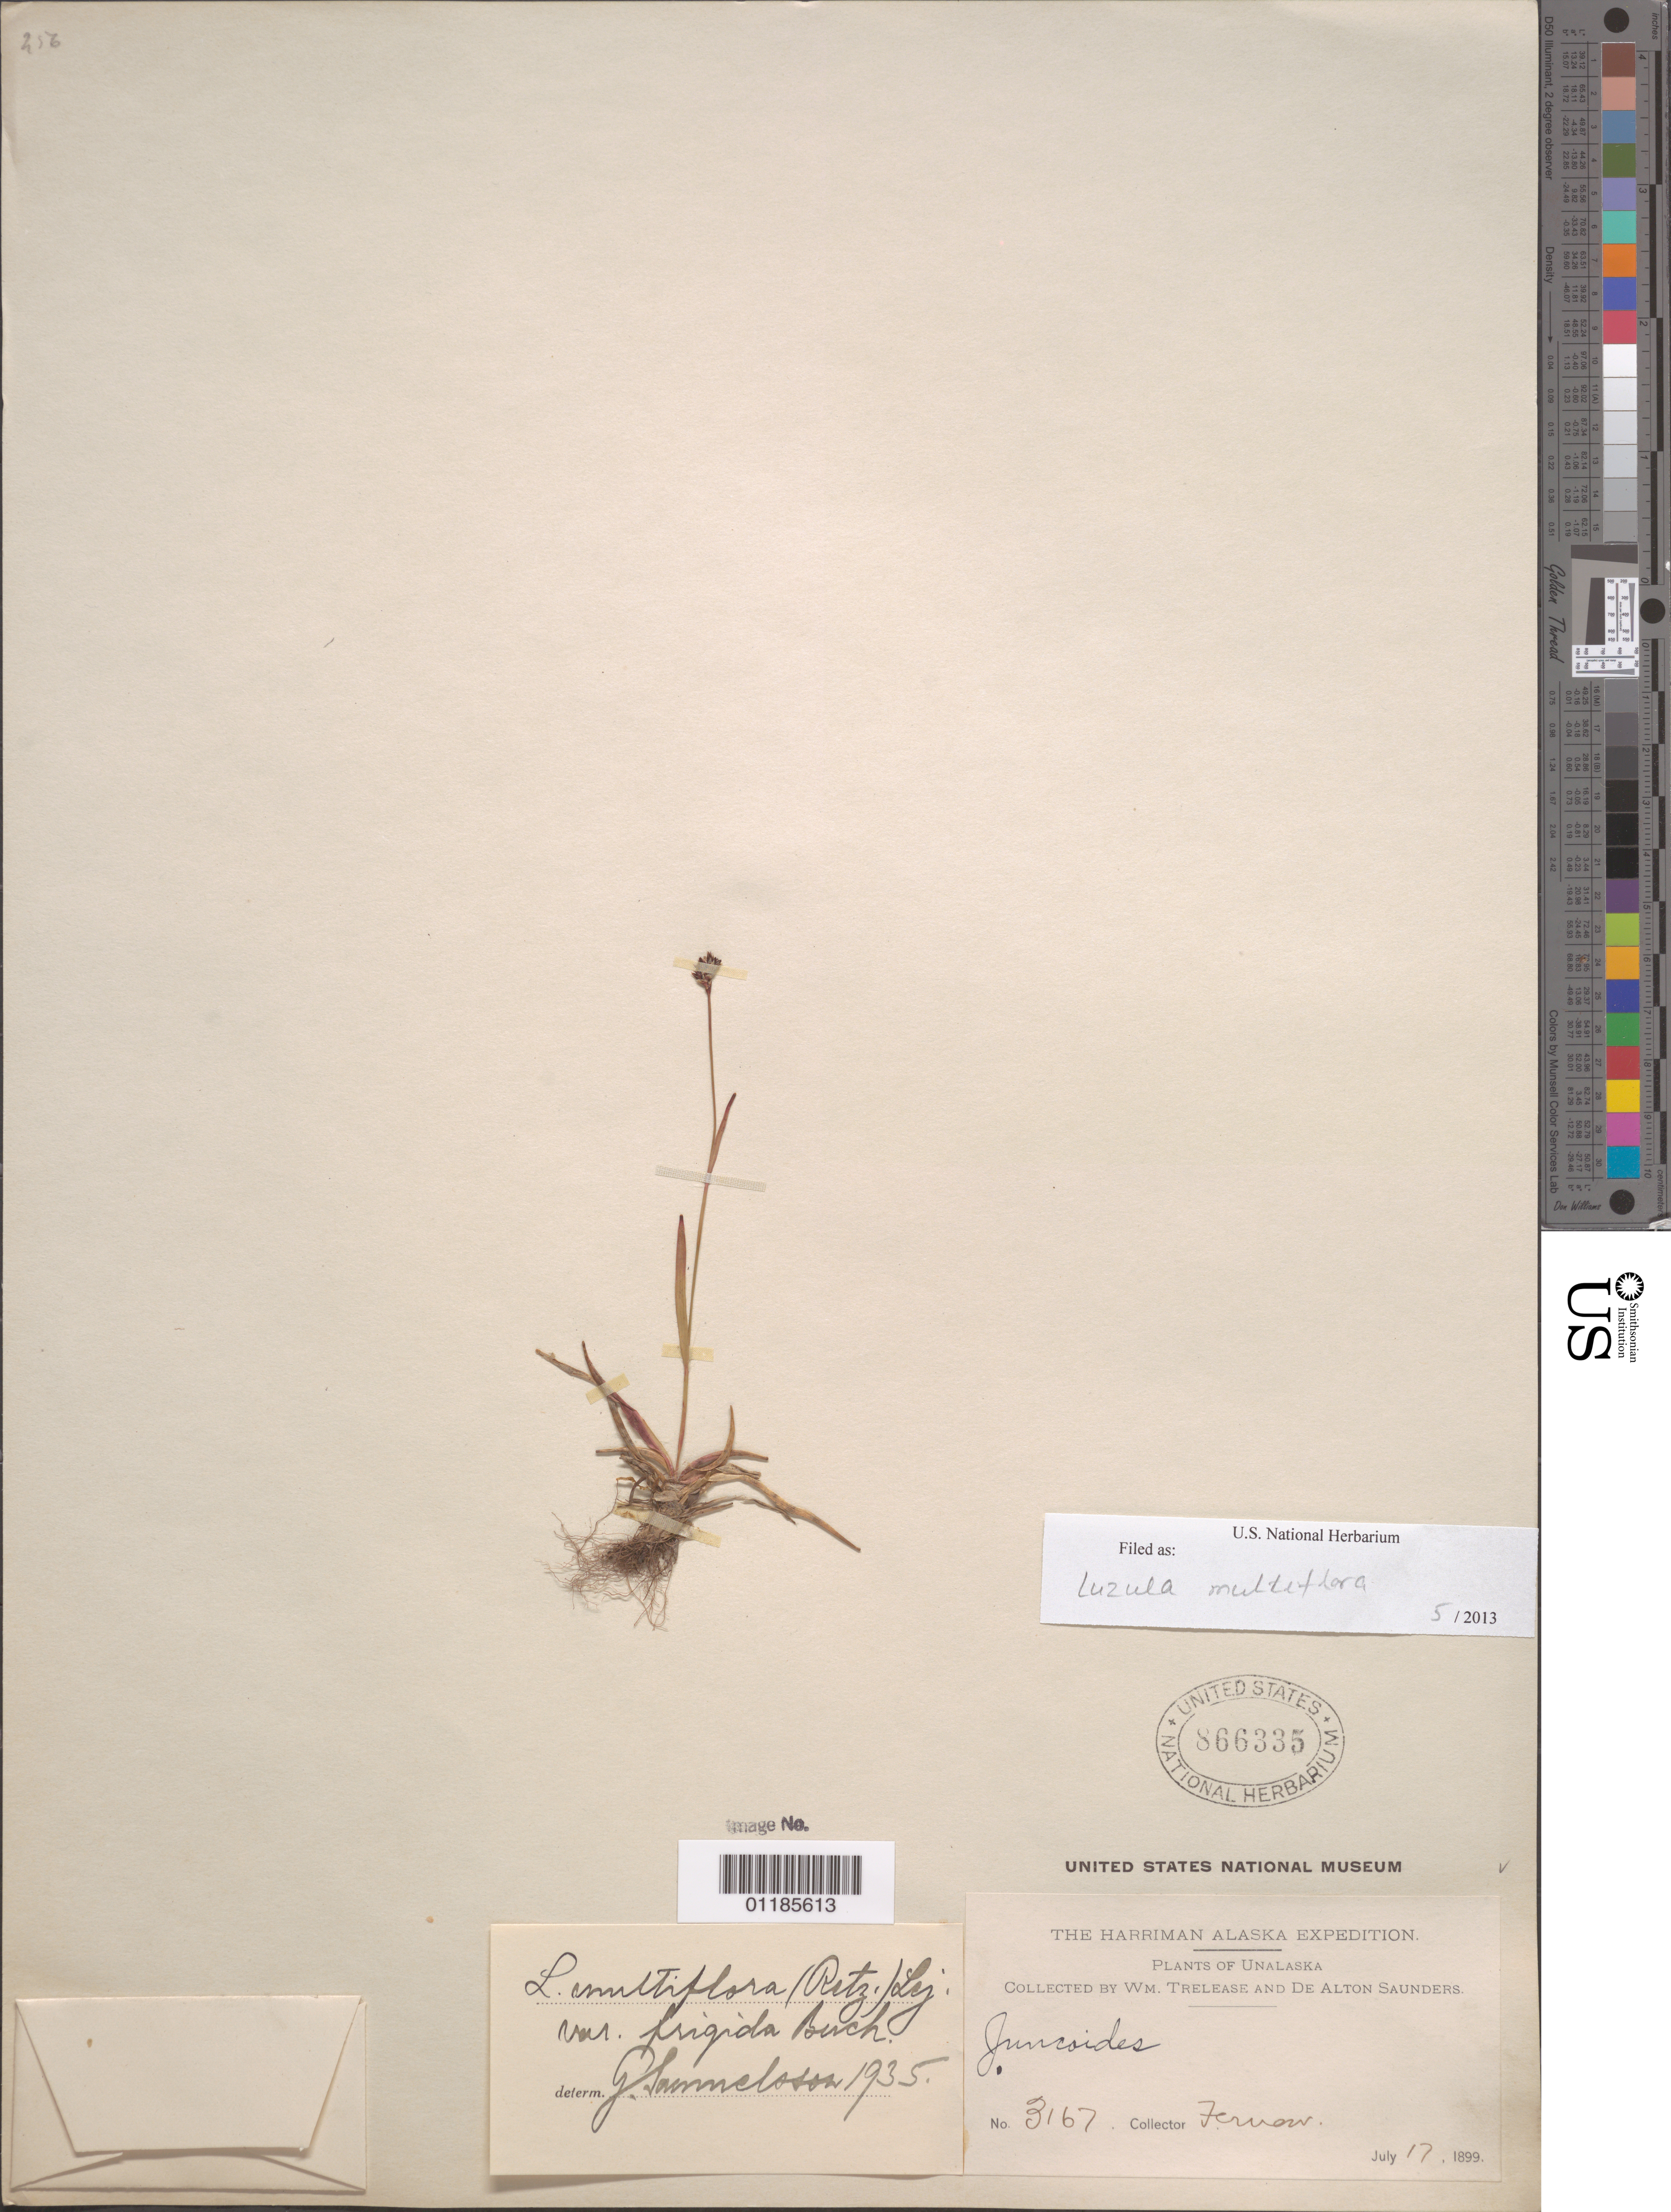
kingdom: Plantae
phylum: Tracheophyta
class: Liliopsida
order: Poales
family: Juncaceae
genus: Luzula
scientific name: Luzula multiflora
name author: (Ehrh.) Lej.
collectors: W. Trelease & D. A. Saunders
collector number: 3167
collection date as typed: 17 Jul 1899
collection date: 1899-07-17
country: United States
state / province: Alaska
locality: Unalaska.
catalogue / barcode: US 866335